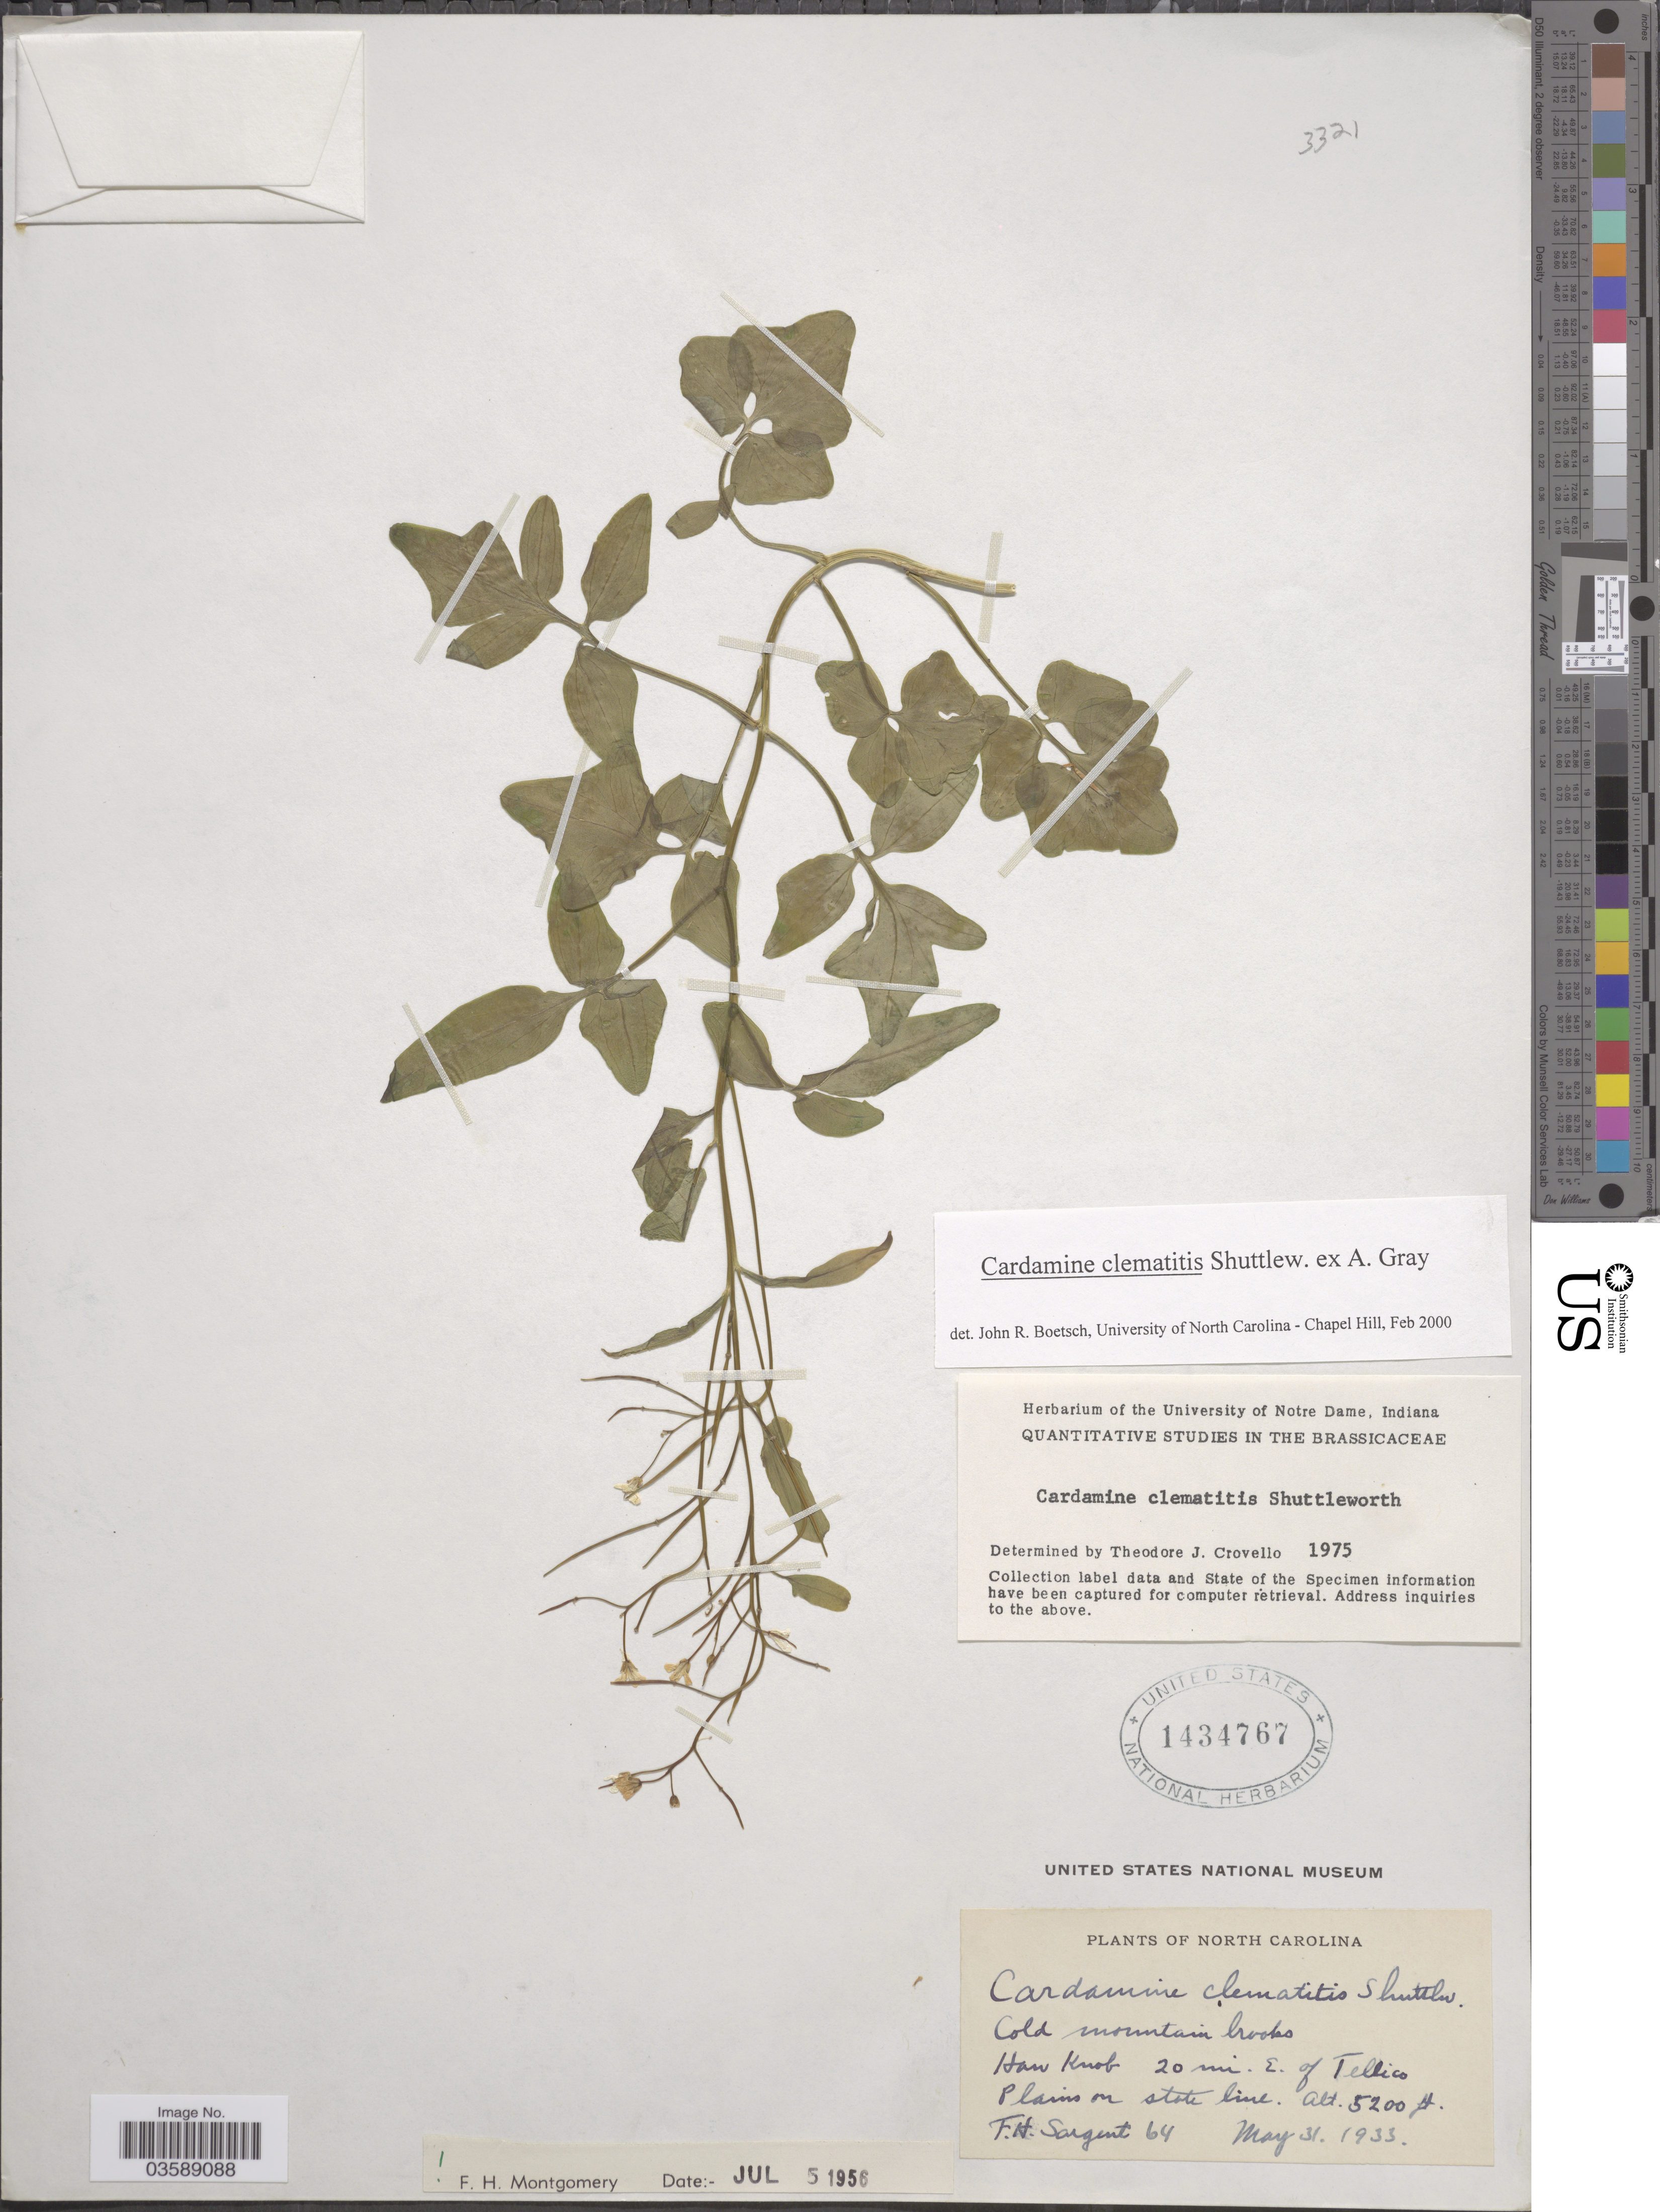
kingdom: Plantae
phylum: Tracheophyta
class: Magnoliopsida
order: Brassicales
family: Brassicaceae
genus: Cardamine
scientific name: Cardamine clematitis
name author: Shuttlew. ex S. Watson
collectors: F. H. Sargent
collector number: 64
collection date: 1933-05-31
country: United States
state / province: North Carolina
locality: Cold mountain brooks. Han Knob 20 mi. E. of Tellico Plains on state line.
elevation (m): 1585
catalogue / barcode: US 1434767